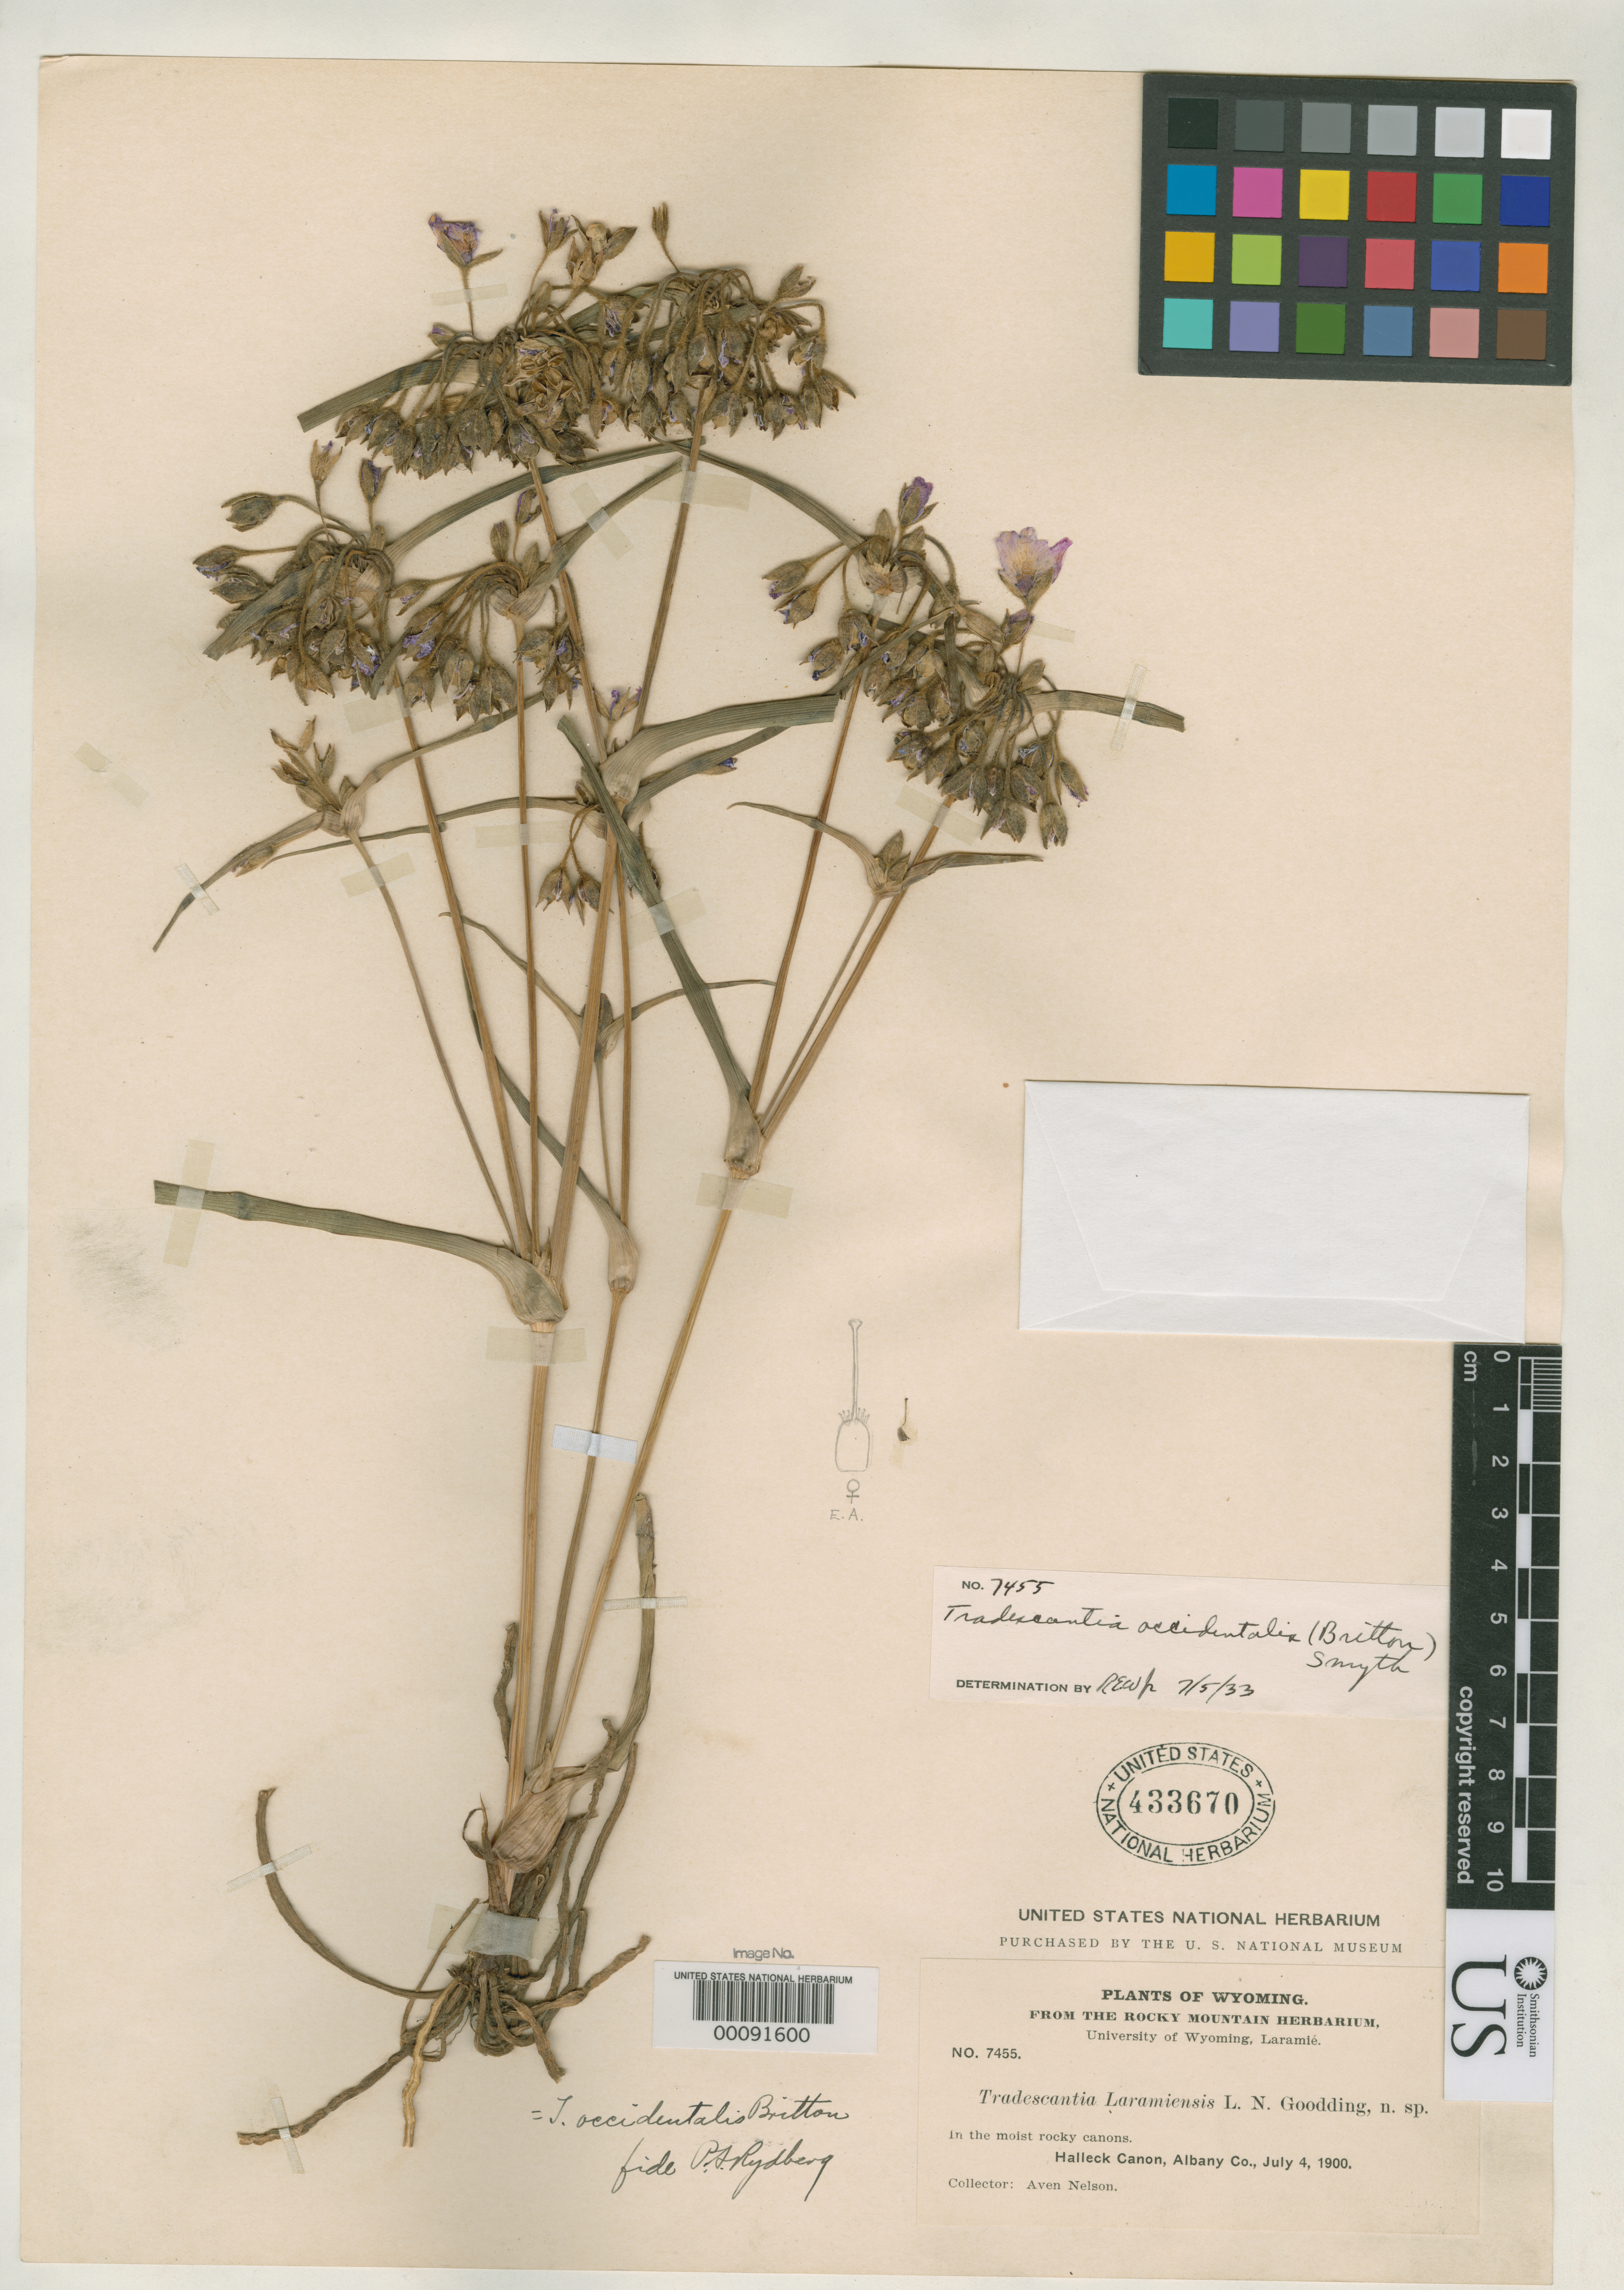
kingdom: Plantae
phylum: Tracheophyta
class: Liliopsida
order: Commelinales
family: Commelinaceae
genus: Tradescantia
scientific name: Tradescantia laramiensis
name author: Goodd.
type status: Isotype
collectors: A. Nelson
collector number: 7455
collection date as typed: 04 Jul 1900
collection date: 1900-07-04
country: United States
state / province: Wyoming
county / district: Albany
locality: Hallick Canyon.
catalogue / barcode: US 433670